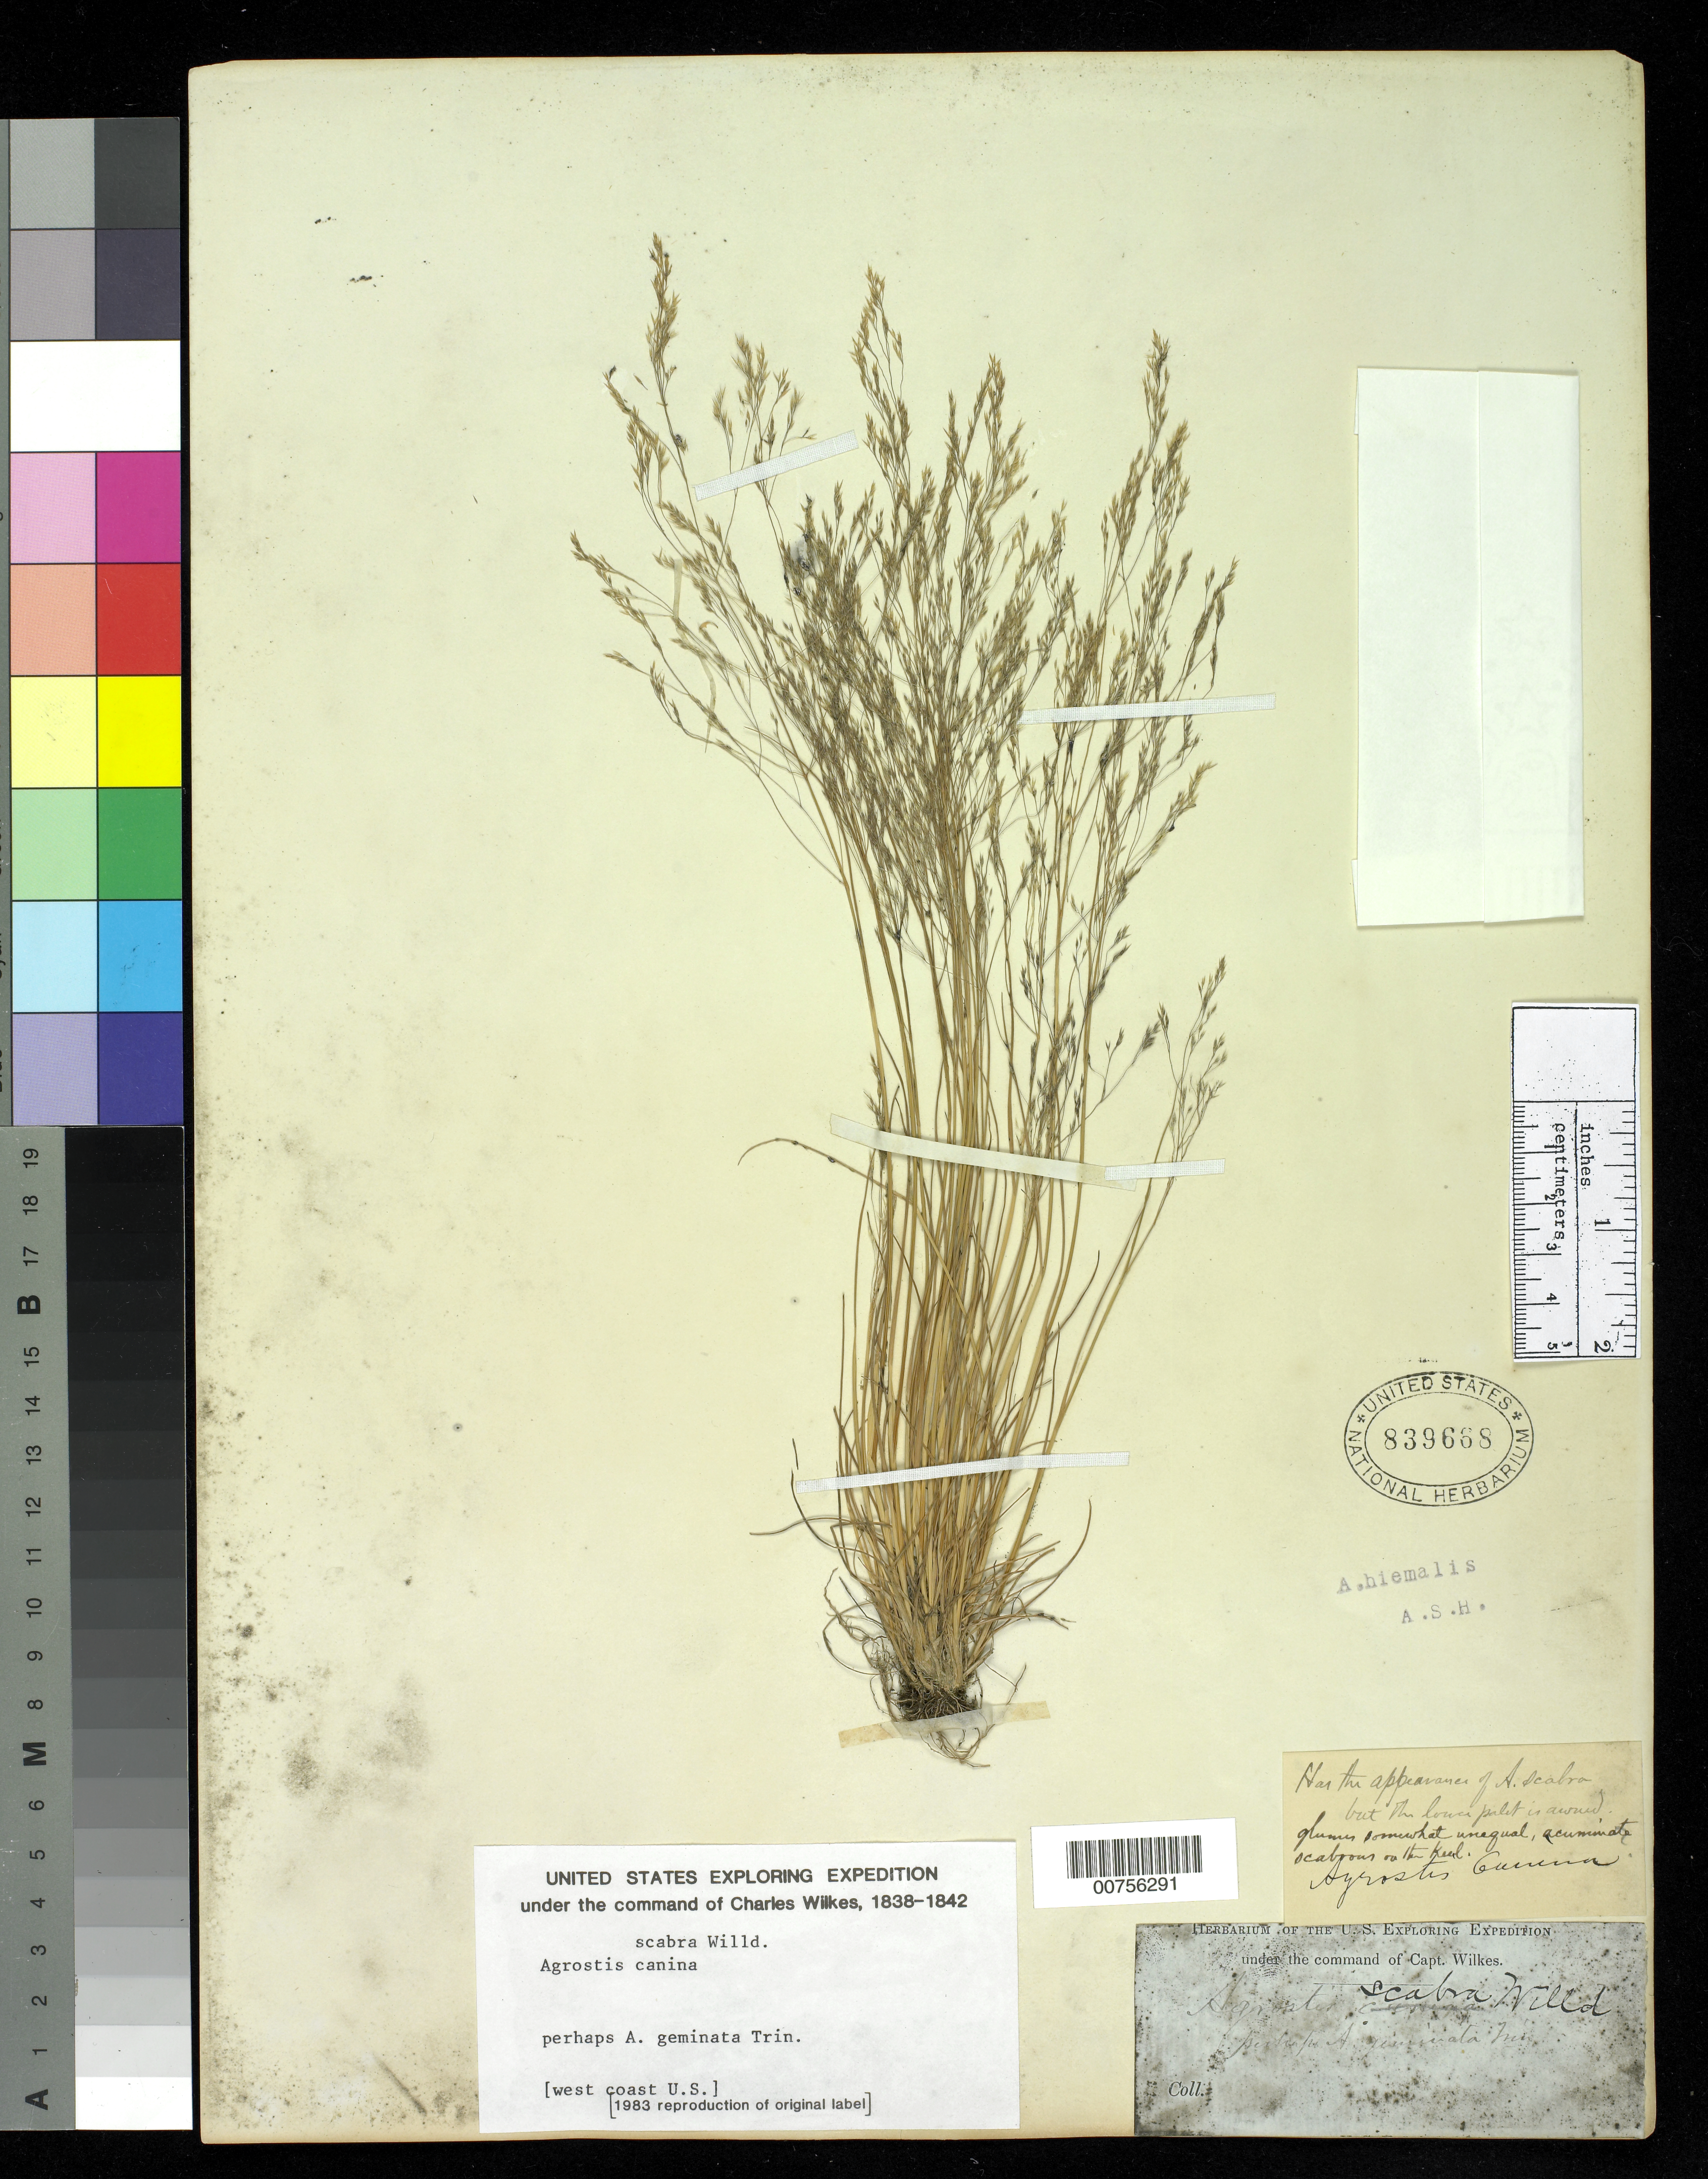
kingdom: Plantae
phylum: Tracheophyta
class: Liliopsida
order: Poales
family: Poaceae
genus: Agrostis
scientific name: Agrostis scabra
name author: Willd.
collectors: Wilkes Explor. Exped.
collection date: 1838/1842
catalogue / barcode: US 839668